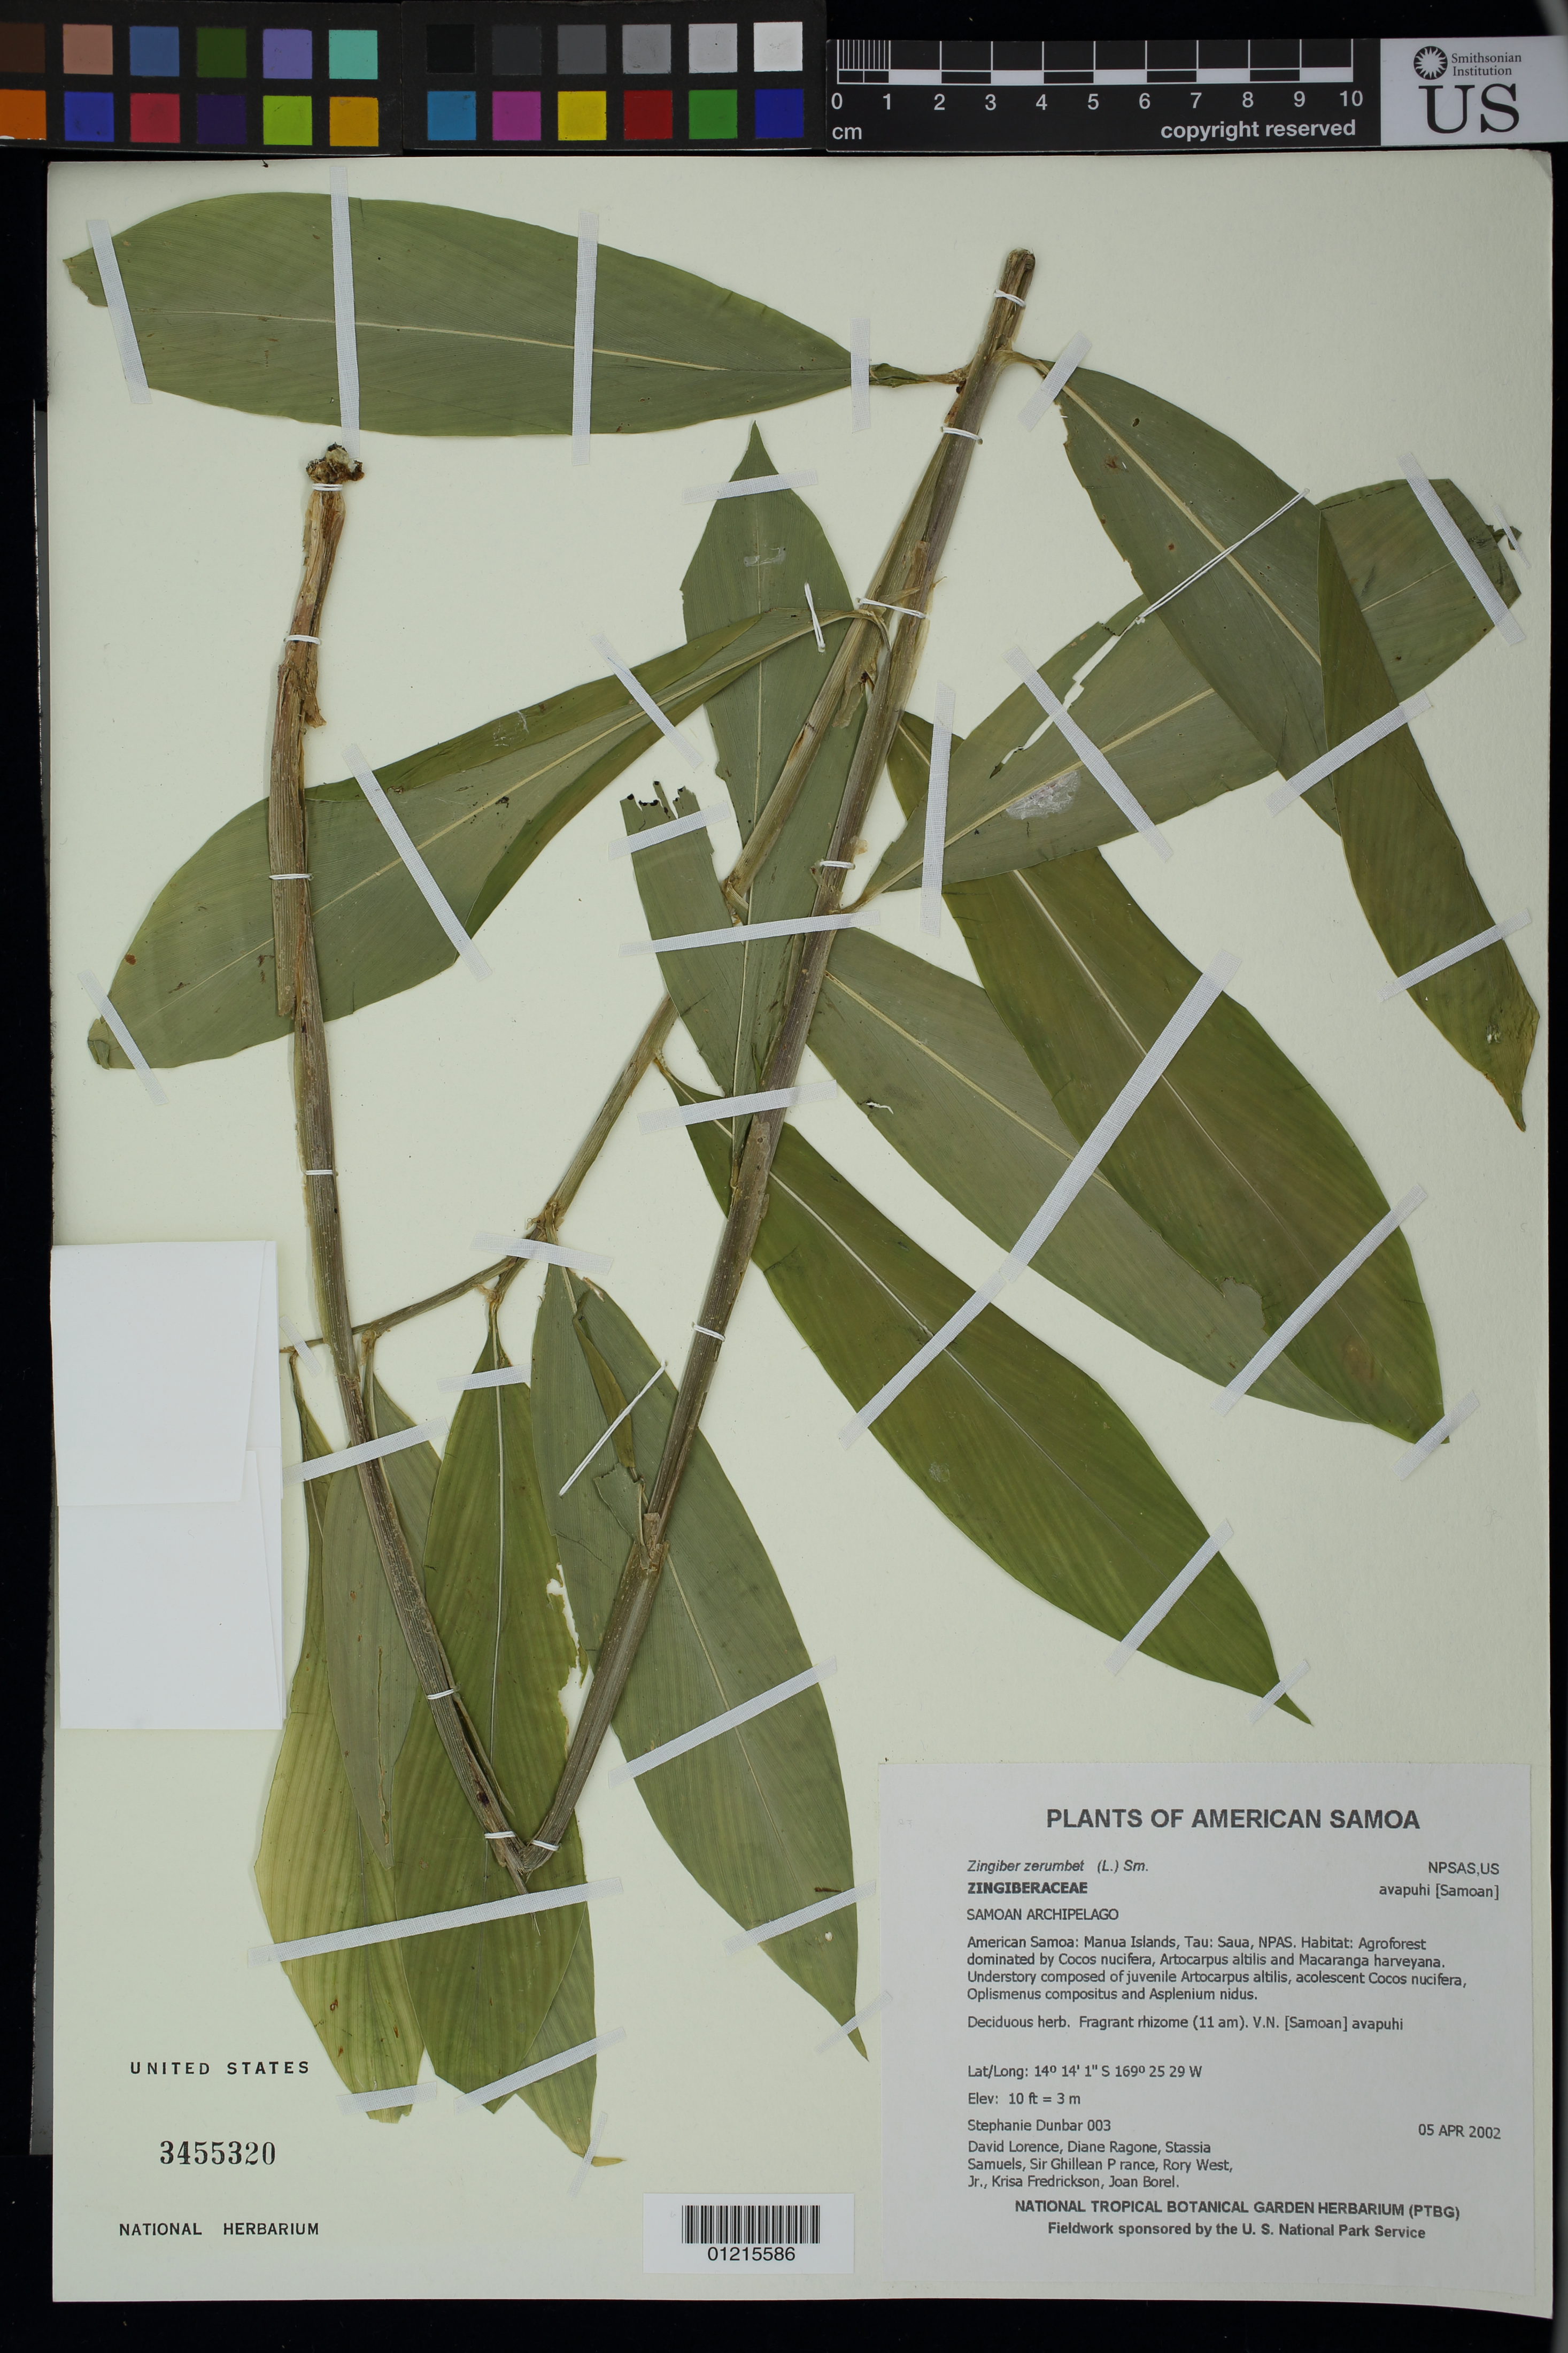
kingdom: Plantae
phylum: Tracheophyta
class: Liliopsida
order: Zingiberales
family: Zingiberaceae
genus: Zingiber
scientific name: Zingiber zerumbet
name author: (L.) Sm.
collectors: S. Dunbar, D. Lorence, D. Ragone, S. Samuels, G. T. Prance, R. West & K. Fredrickson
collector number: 003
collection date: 2002-04-05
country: American Samoa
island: Ta'u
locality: Saua, NPAS.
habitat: agroforest dominated by coconut, bredfruit, and Macaranga harveyana. Understory composed of adolescent bredfruit, coconut, oplismenus compositus, and Asplenium nidus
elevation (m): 3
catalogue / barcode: US 3455320